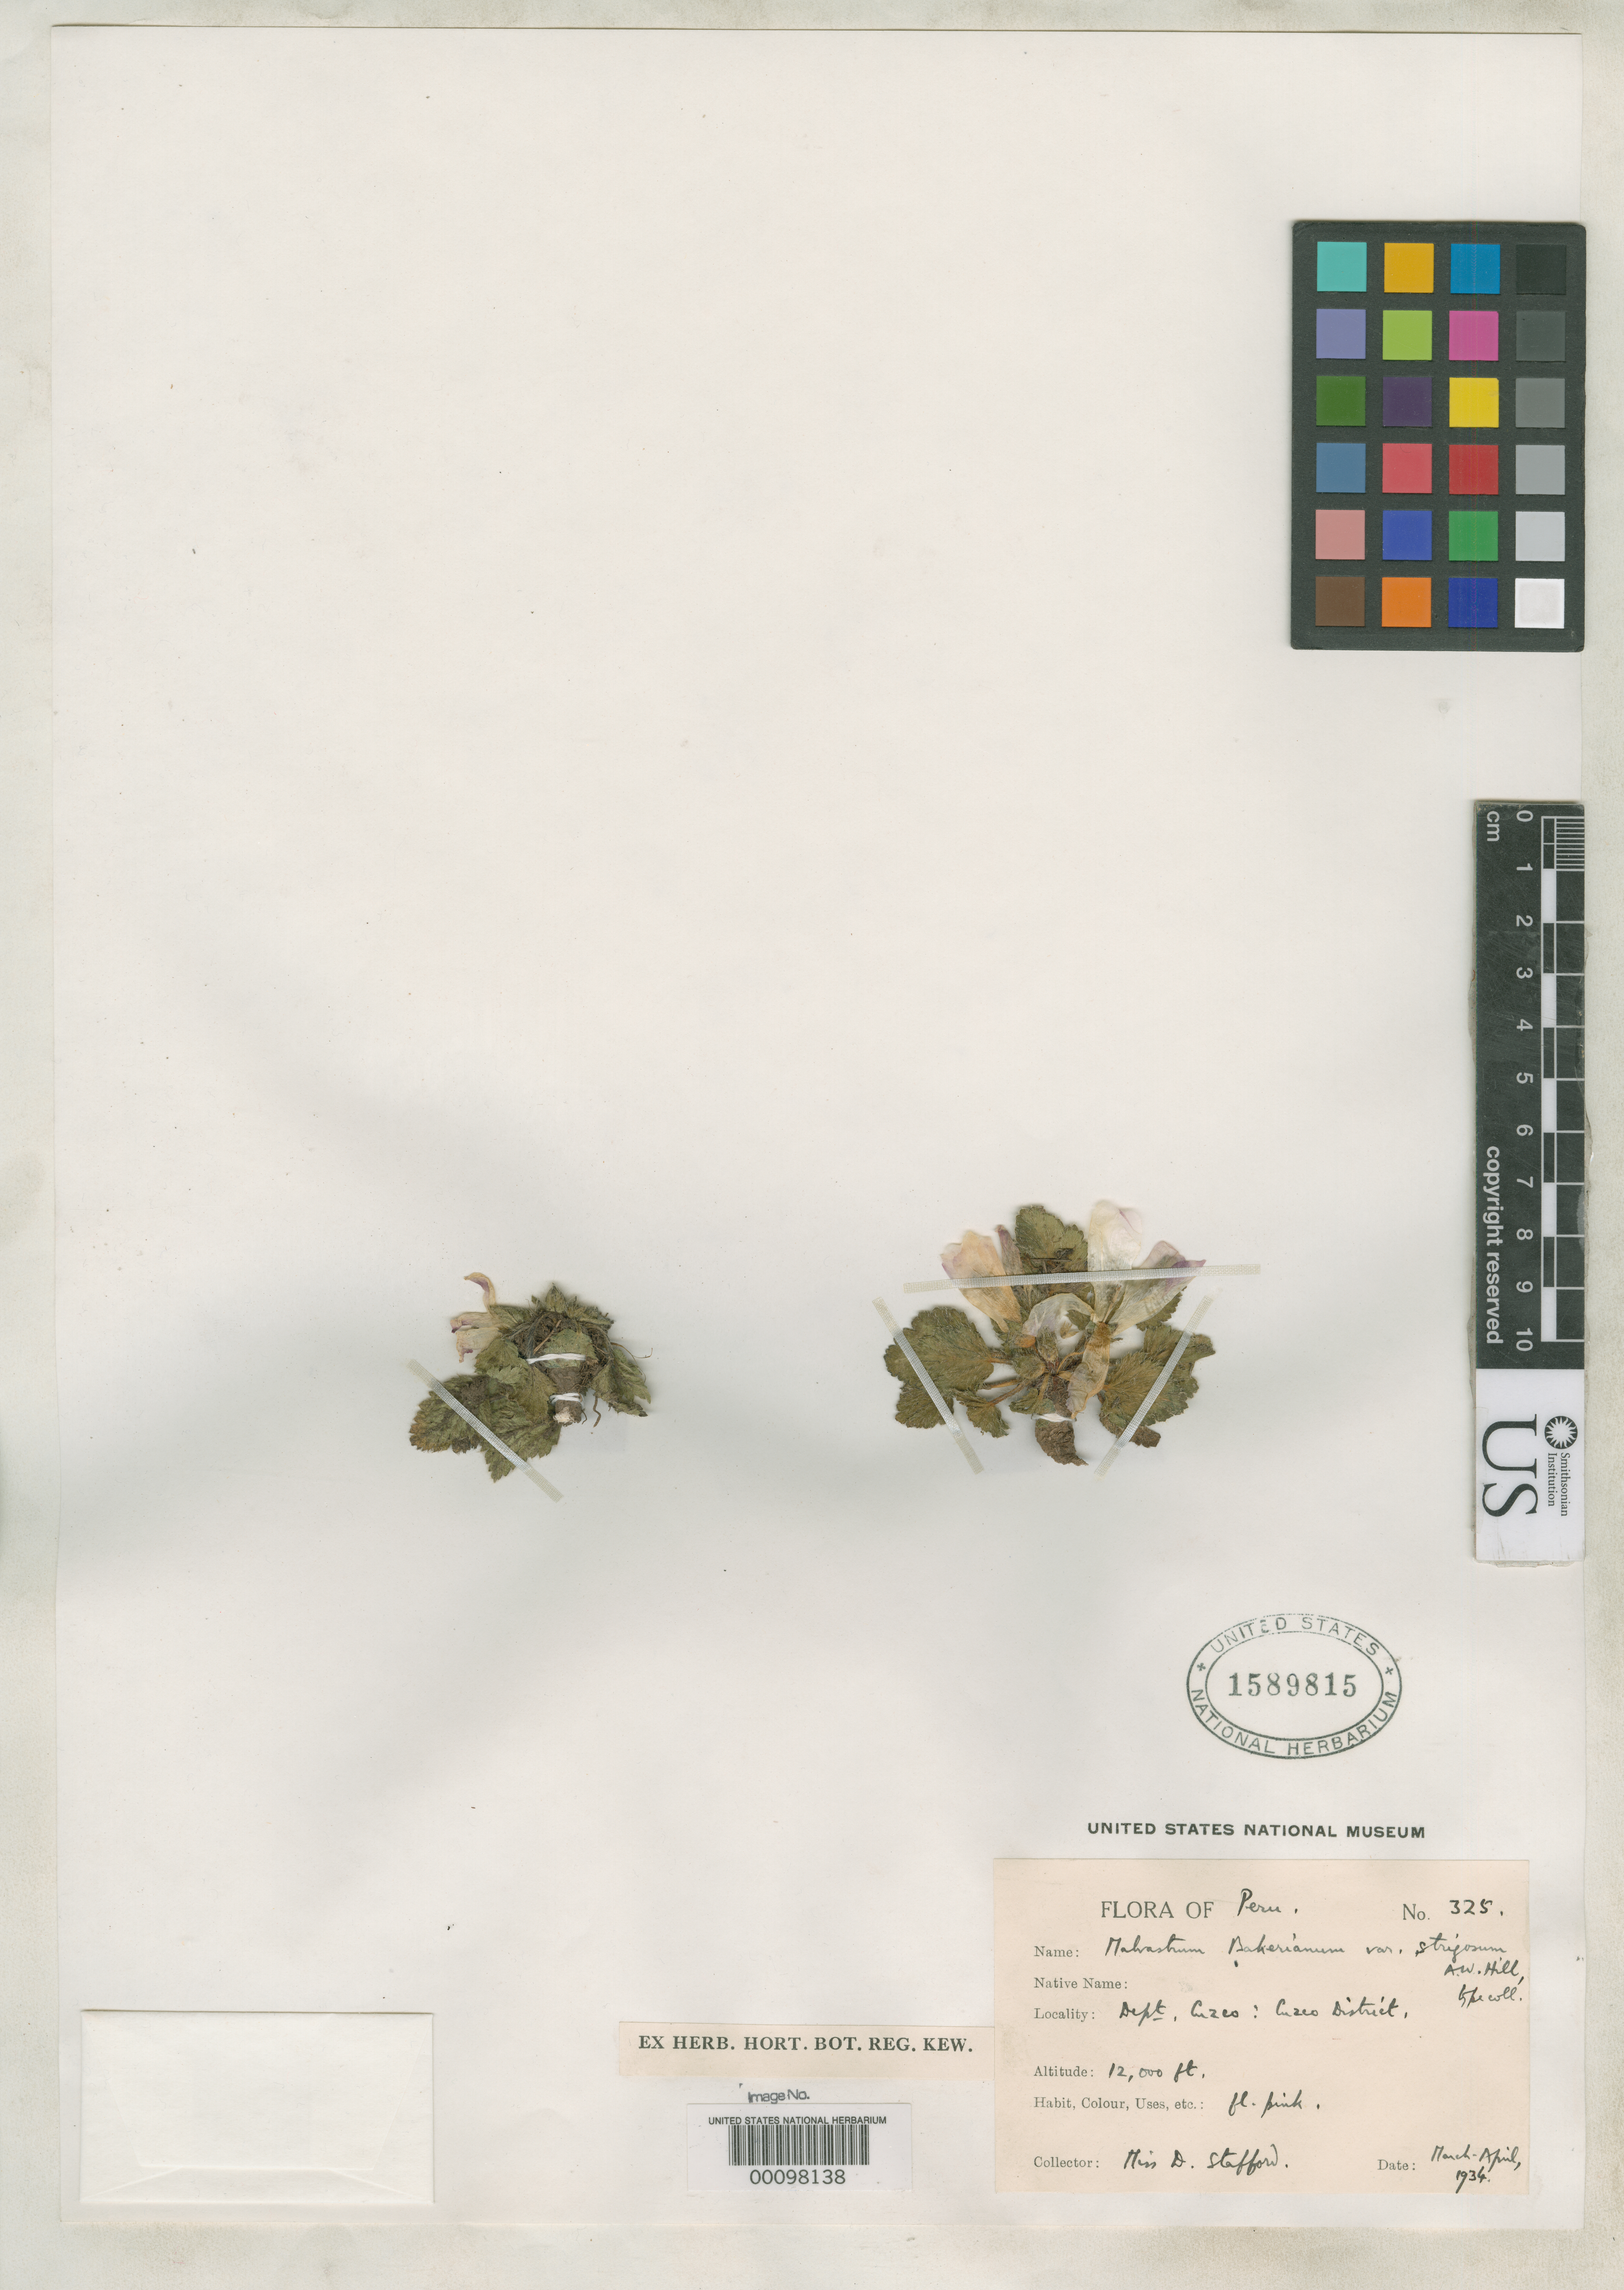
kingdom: Plantae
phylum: Tracheophyta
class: Magnoliopsida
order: Malvales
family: Malvaceae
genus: Malvastrum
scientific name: Malvastrum bakerianum var. strigosum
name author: A.W. Hill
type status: Isotype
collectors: D. Stafford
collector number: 325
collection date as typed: Mar 1936 to -- Apr 1936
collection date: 1936-03/1936-04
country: Peru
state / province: Cusco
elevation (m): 3658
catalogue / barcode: US 1589815